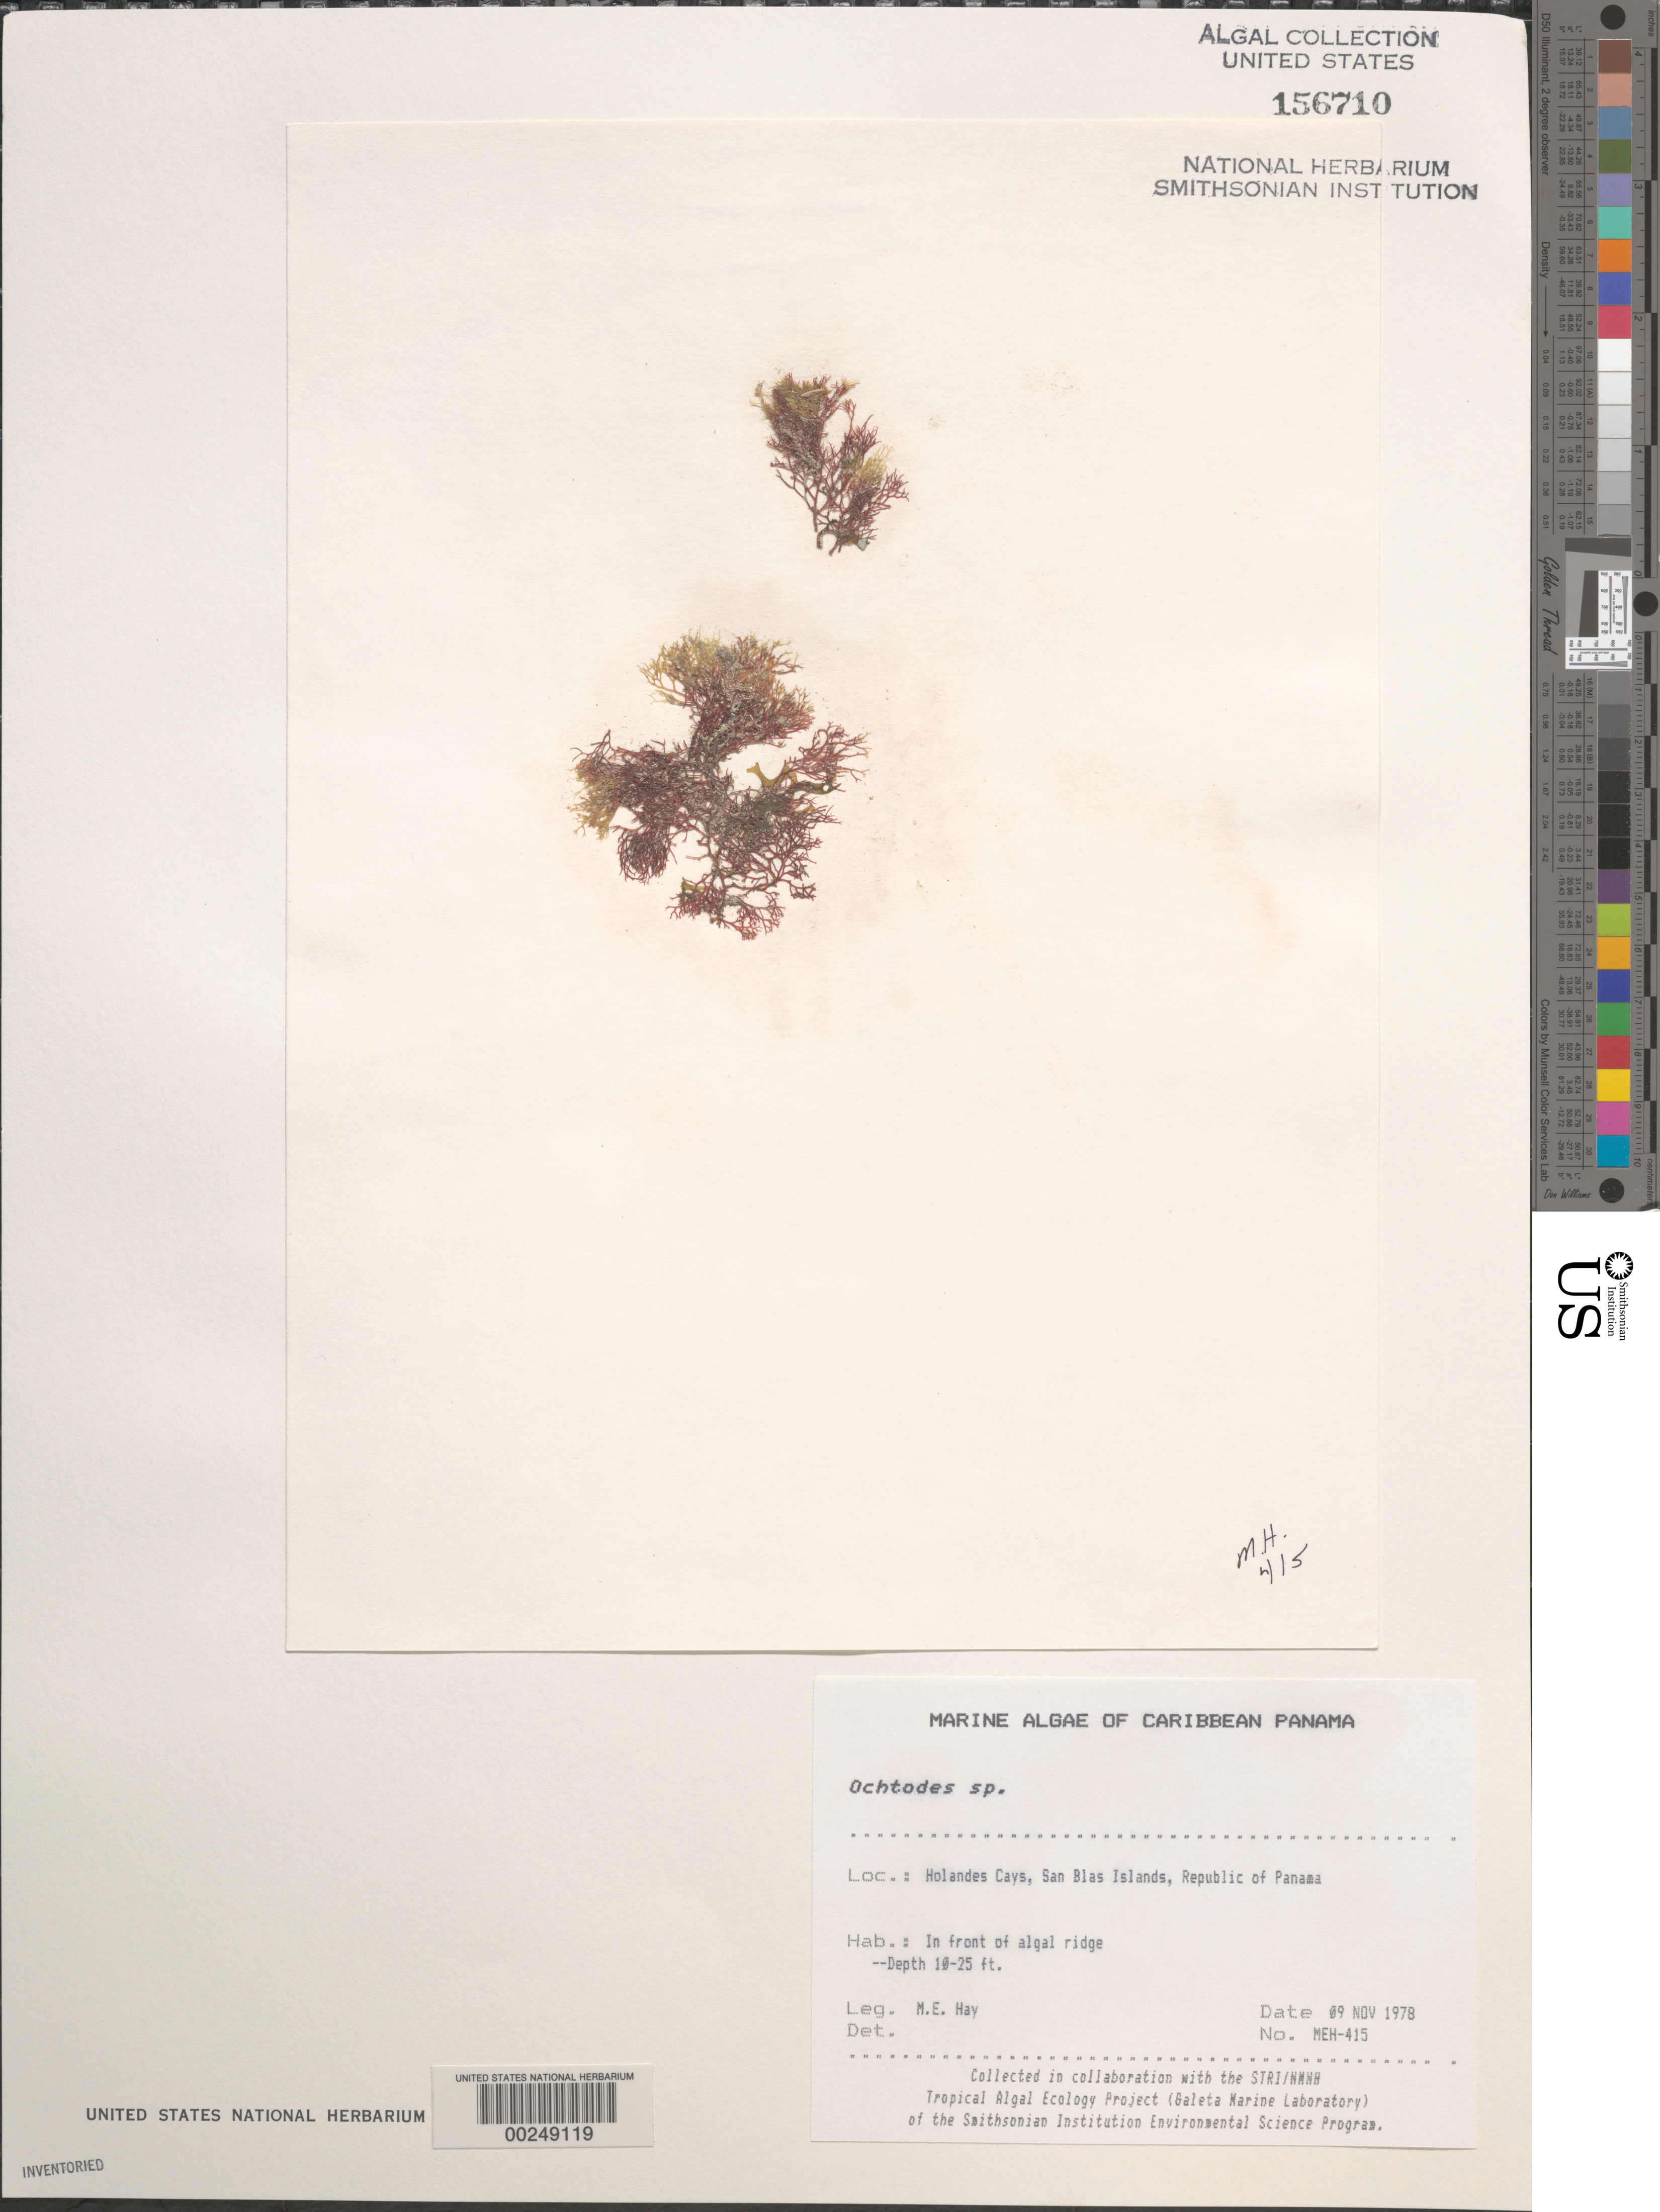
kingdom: Plantae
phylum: Rhodophyta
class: Florideophyceae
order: Gigartinales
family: Rhizophyllidaceae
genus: Ochtodes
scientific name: Ochtodes sp.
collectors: M. E. Hay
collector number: MEH-415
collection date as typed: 09 Nov 1978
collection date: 1978-11-09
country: Panama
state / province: Kuna Yala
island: Holandes Cays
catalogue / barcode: US 156710